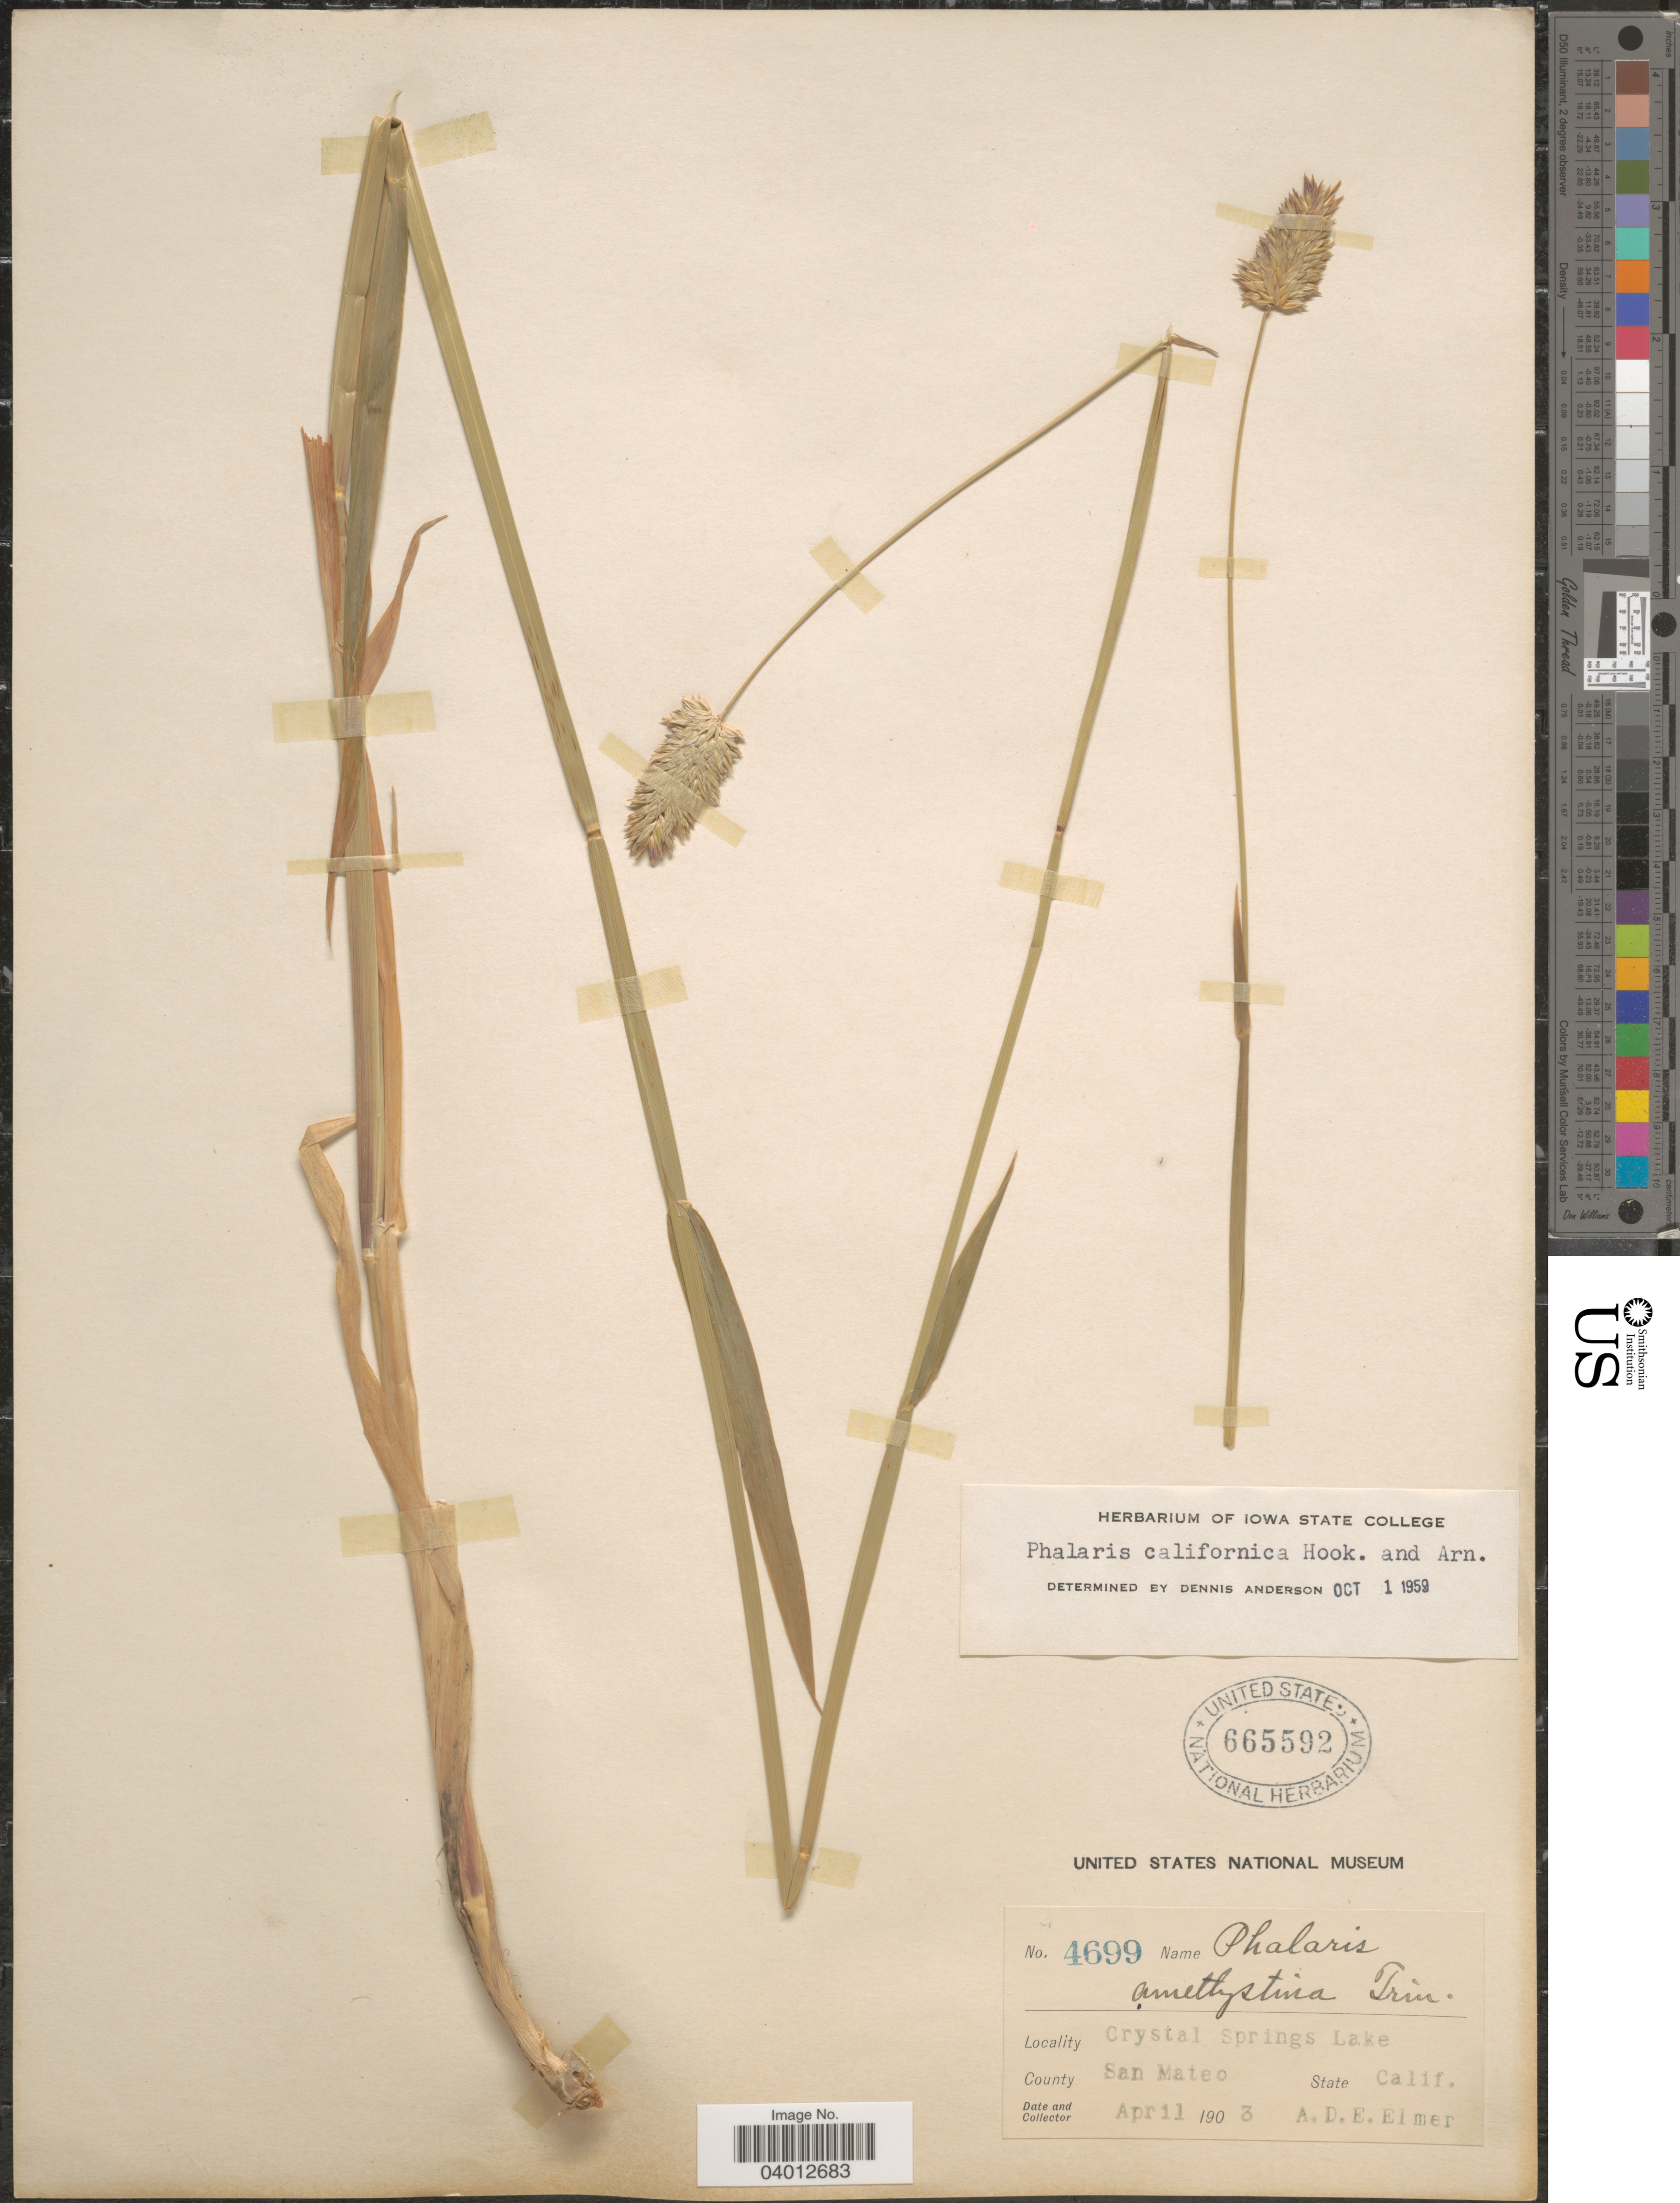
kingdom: Plantae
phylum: Tracheophyta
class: Liliopsida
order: Poales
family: Poaceae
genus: Phalaris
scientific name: Phalaris californica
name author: Hook. & Arn.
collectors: A. D. E. Elmer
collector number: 4699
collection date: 1903-04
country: United States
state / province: California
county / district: San Mateo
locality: Crystal Springs Lake. County San Mateo.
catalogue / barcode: US 665592